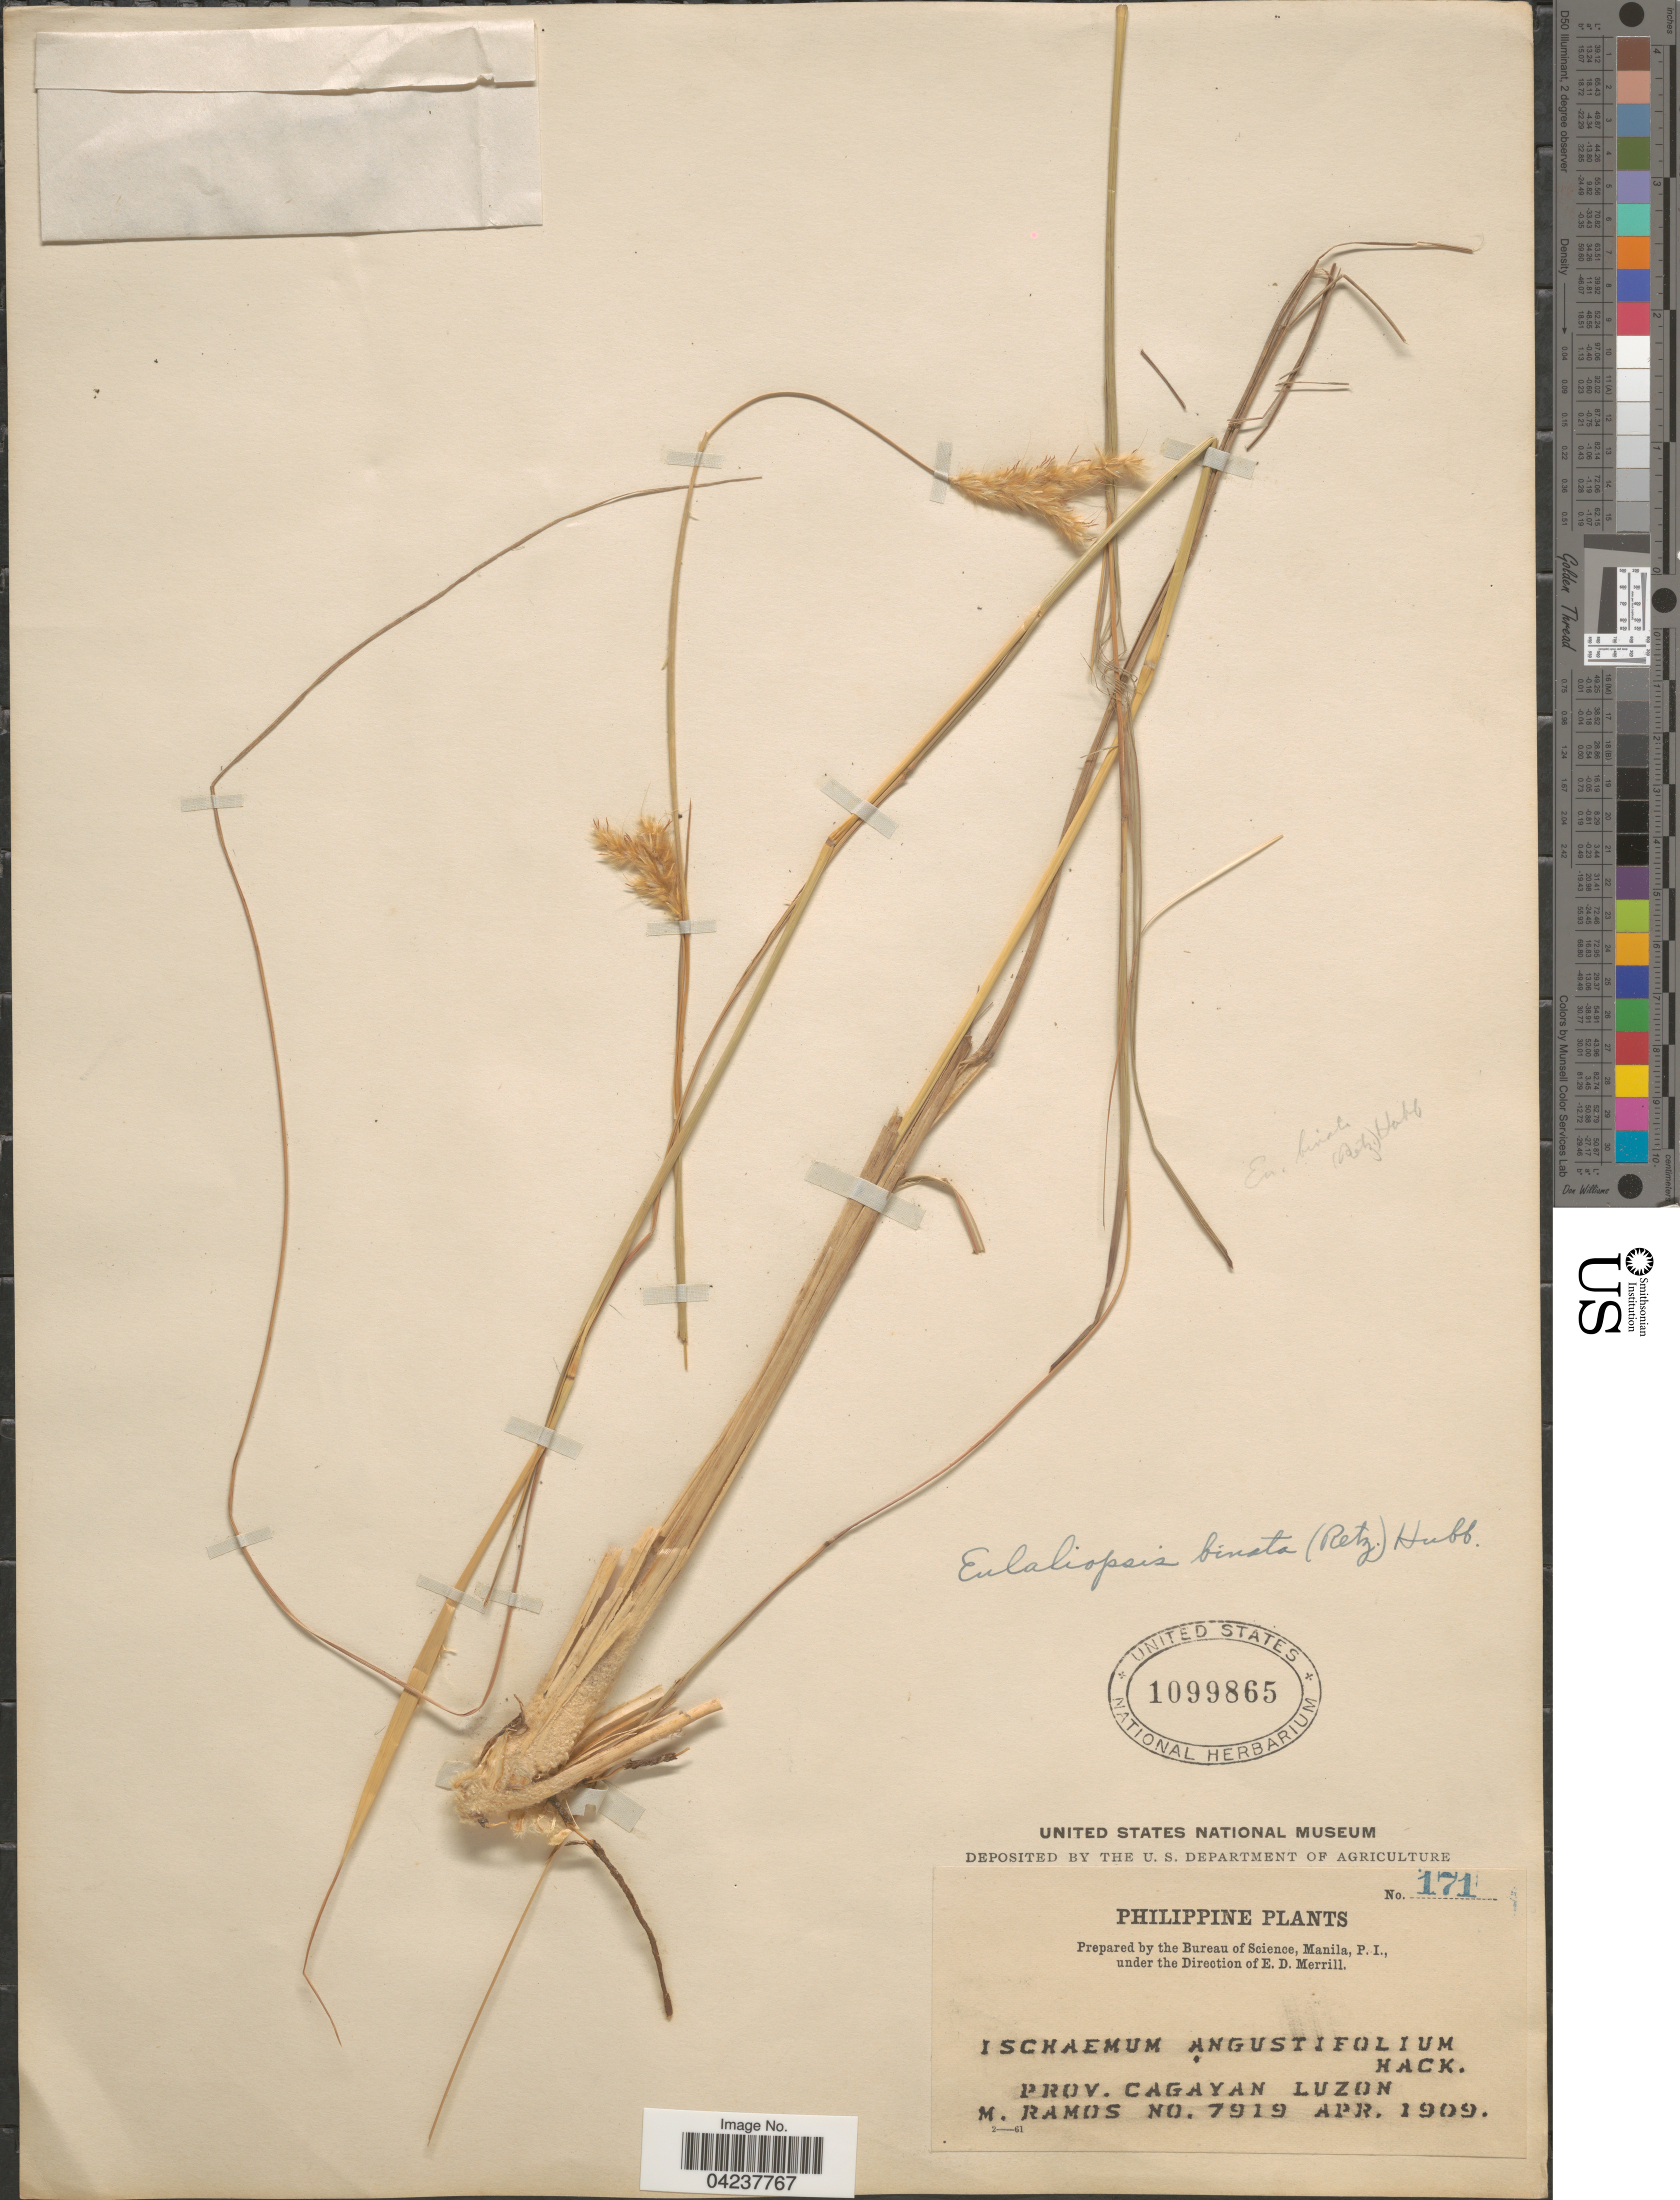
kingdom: Plantae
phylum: Tracheophyta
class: Liliopsida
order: Poales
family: Poaceae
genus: Eulaliopsis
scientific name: Eulaliopsis binata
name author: (Retz.) C. E. Hubb.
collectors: M. Ramos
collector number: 7919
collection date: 1909-04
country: Philippines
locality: Prov. Cagayan Luzon.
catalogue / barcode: US 1099865